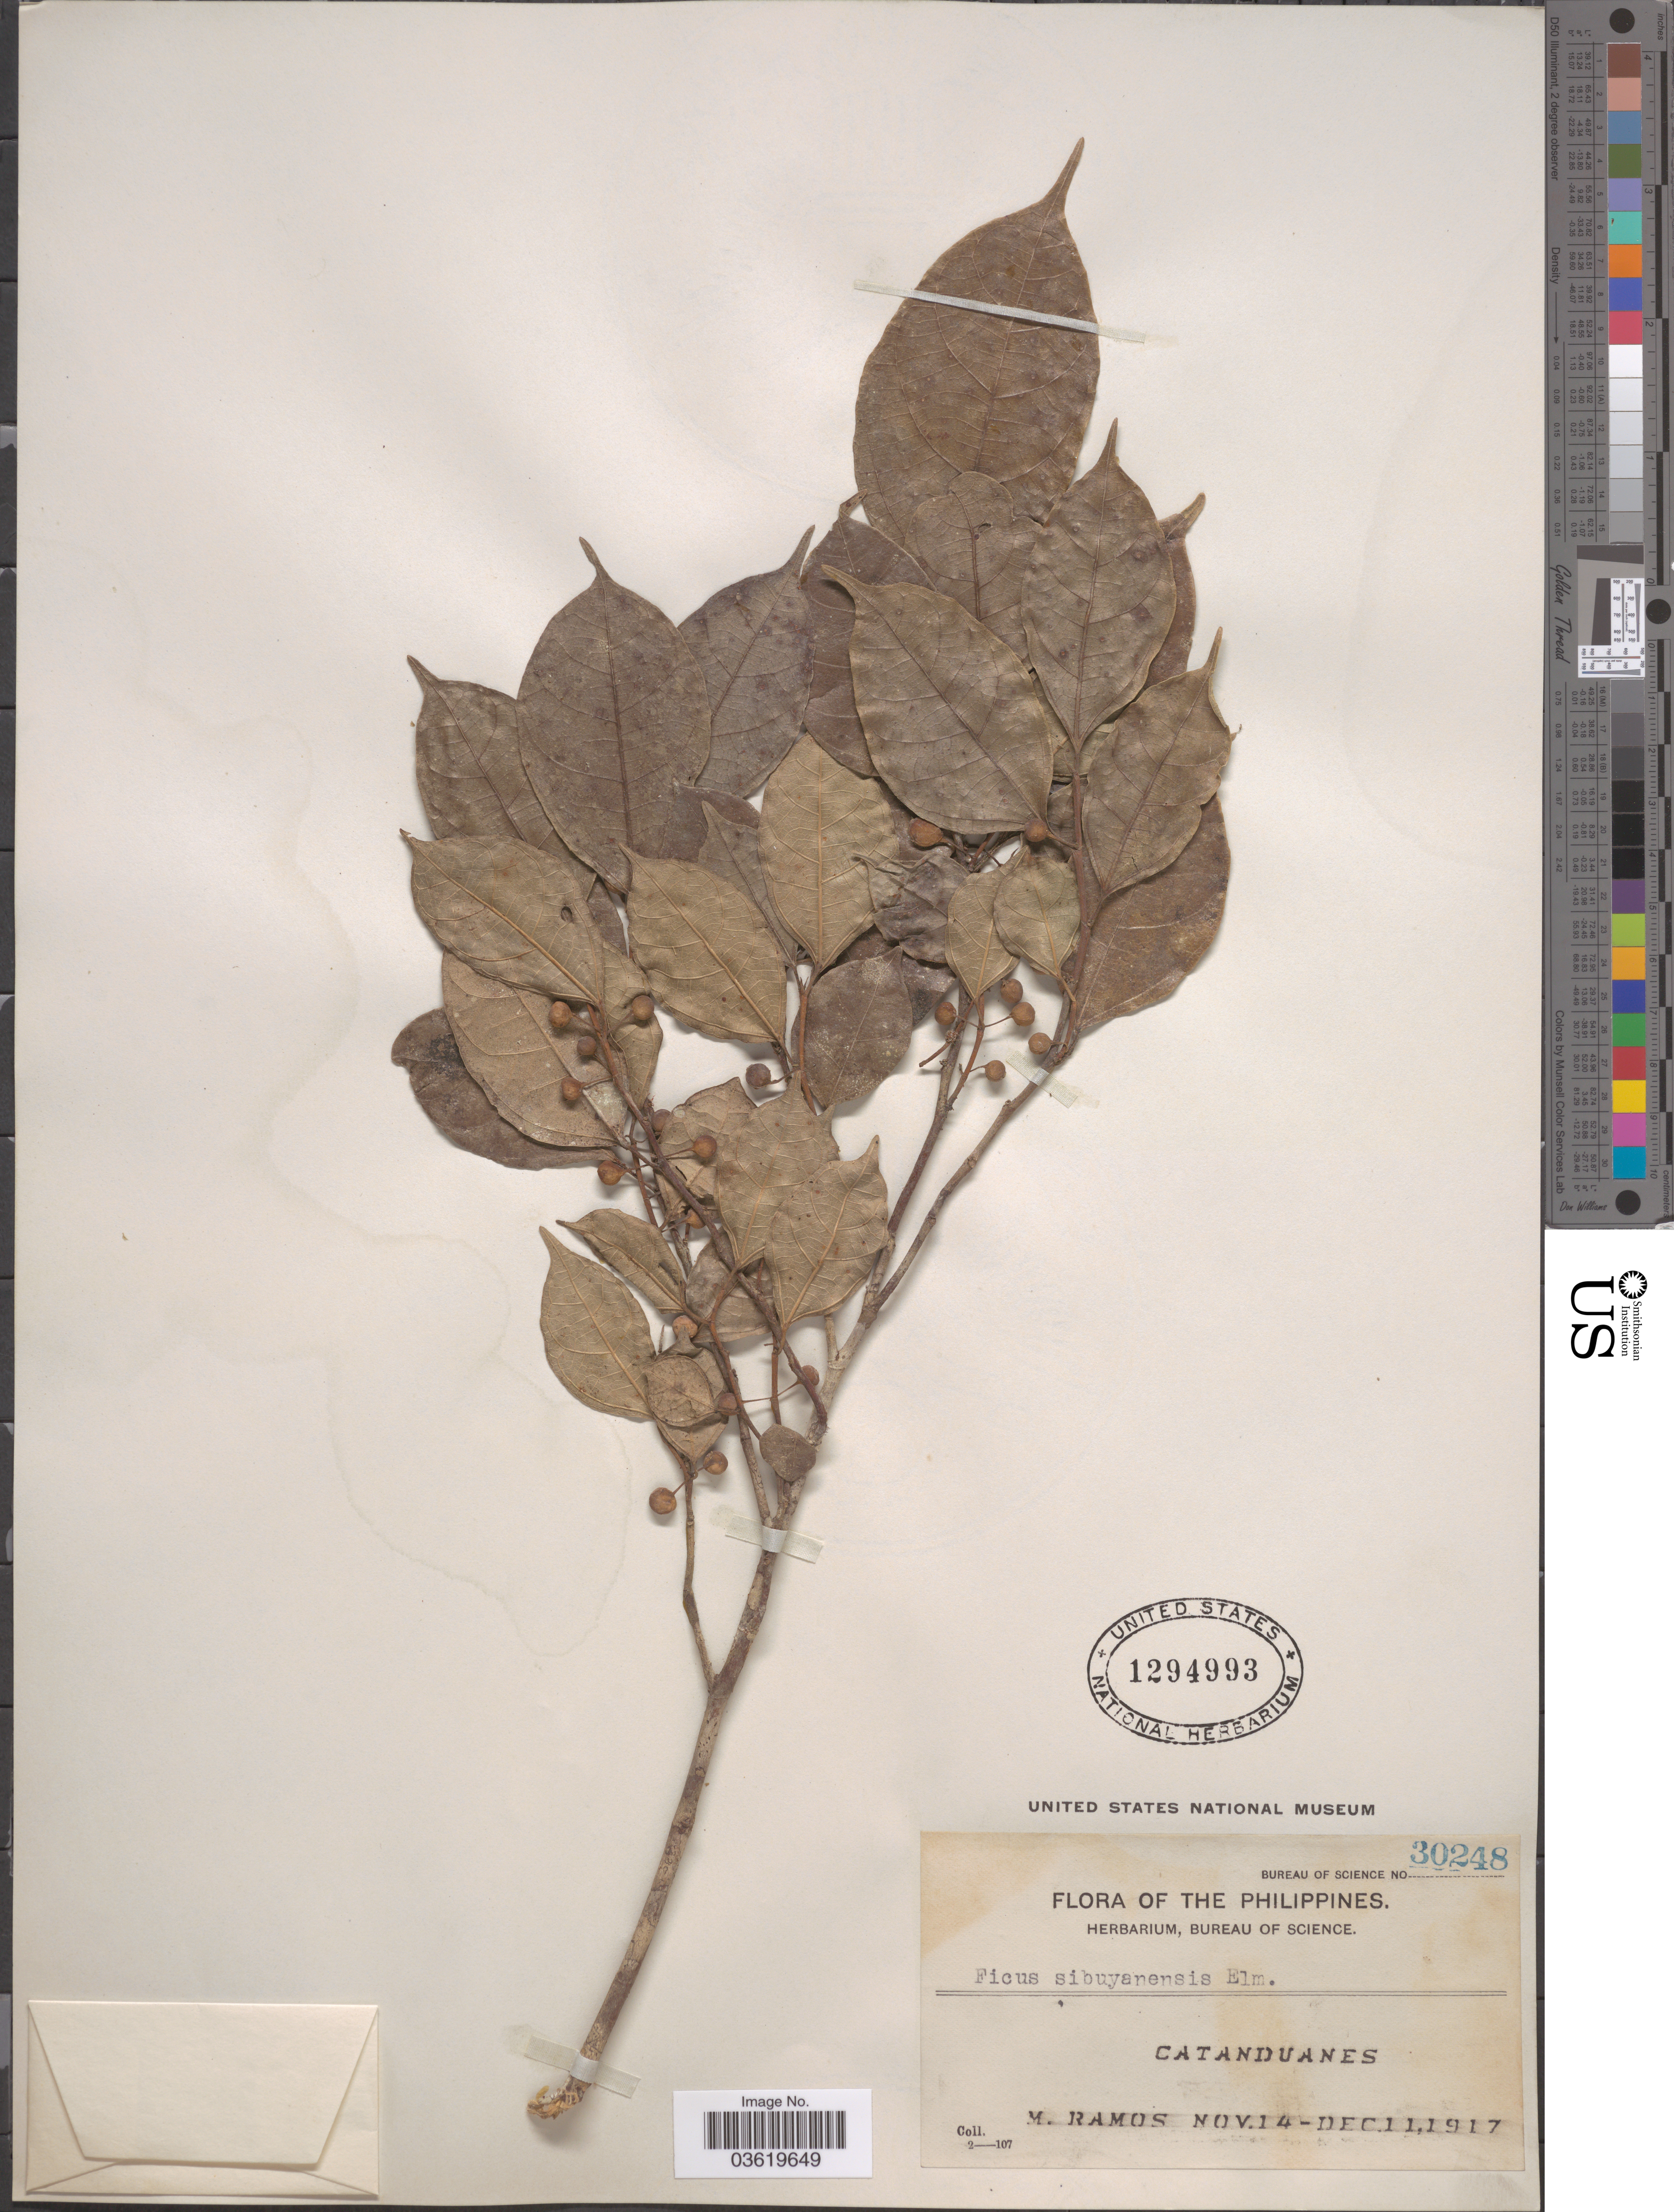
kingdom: Plantae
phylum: Tracheophyta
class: Magnoliopsida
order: Rosales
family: Moraceae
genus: Ficus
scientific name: Ficus sibuyanensis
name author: Elmer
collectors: M. Ramos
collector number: Bureau of Science 30248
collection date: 1917-11-14/1917-12-11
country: Philippines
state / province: Bicol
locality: Catanduanes.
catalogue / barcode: US 1294993